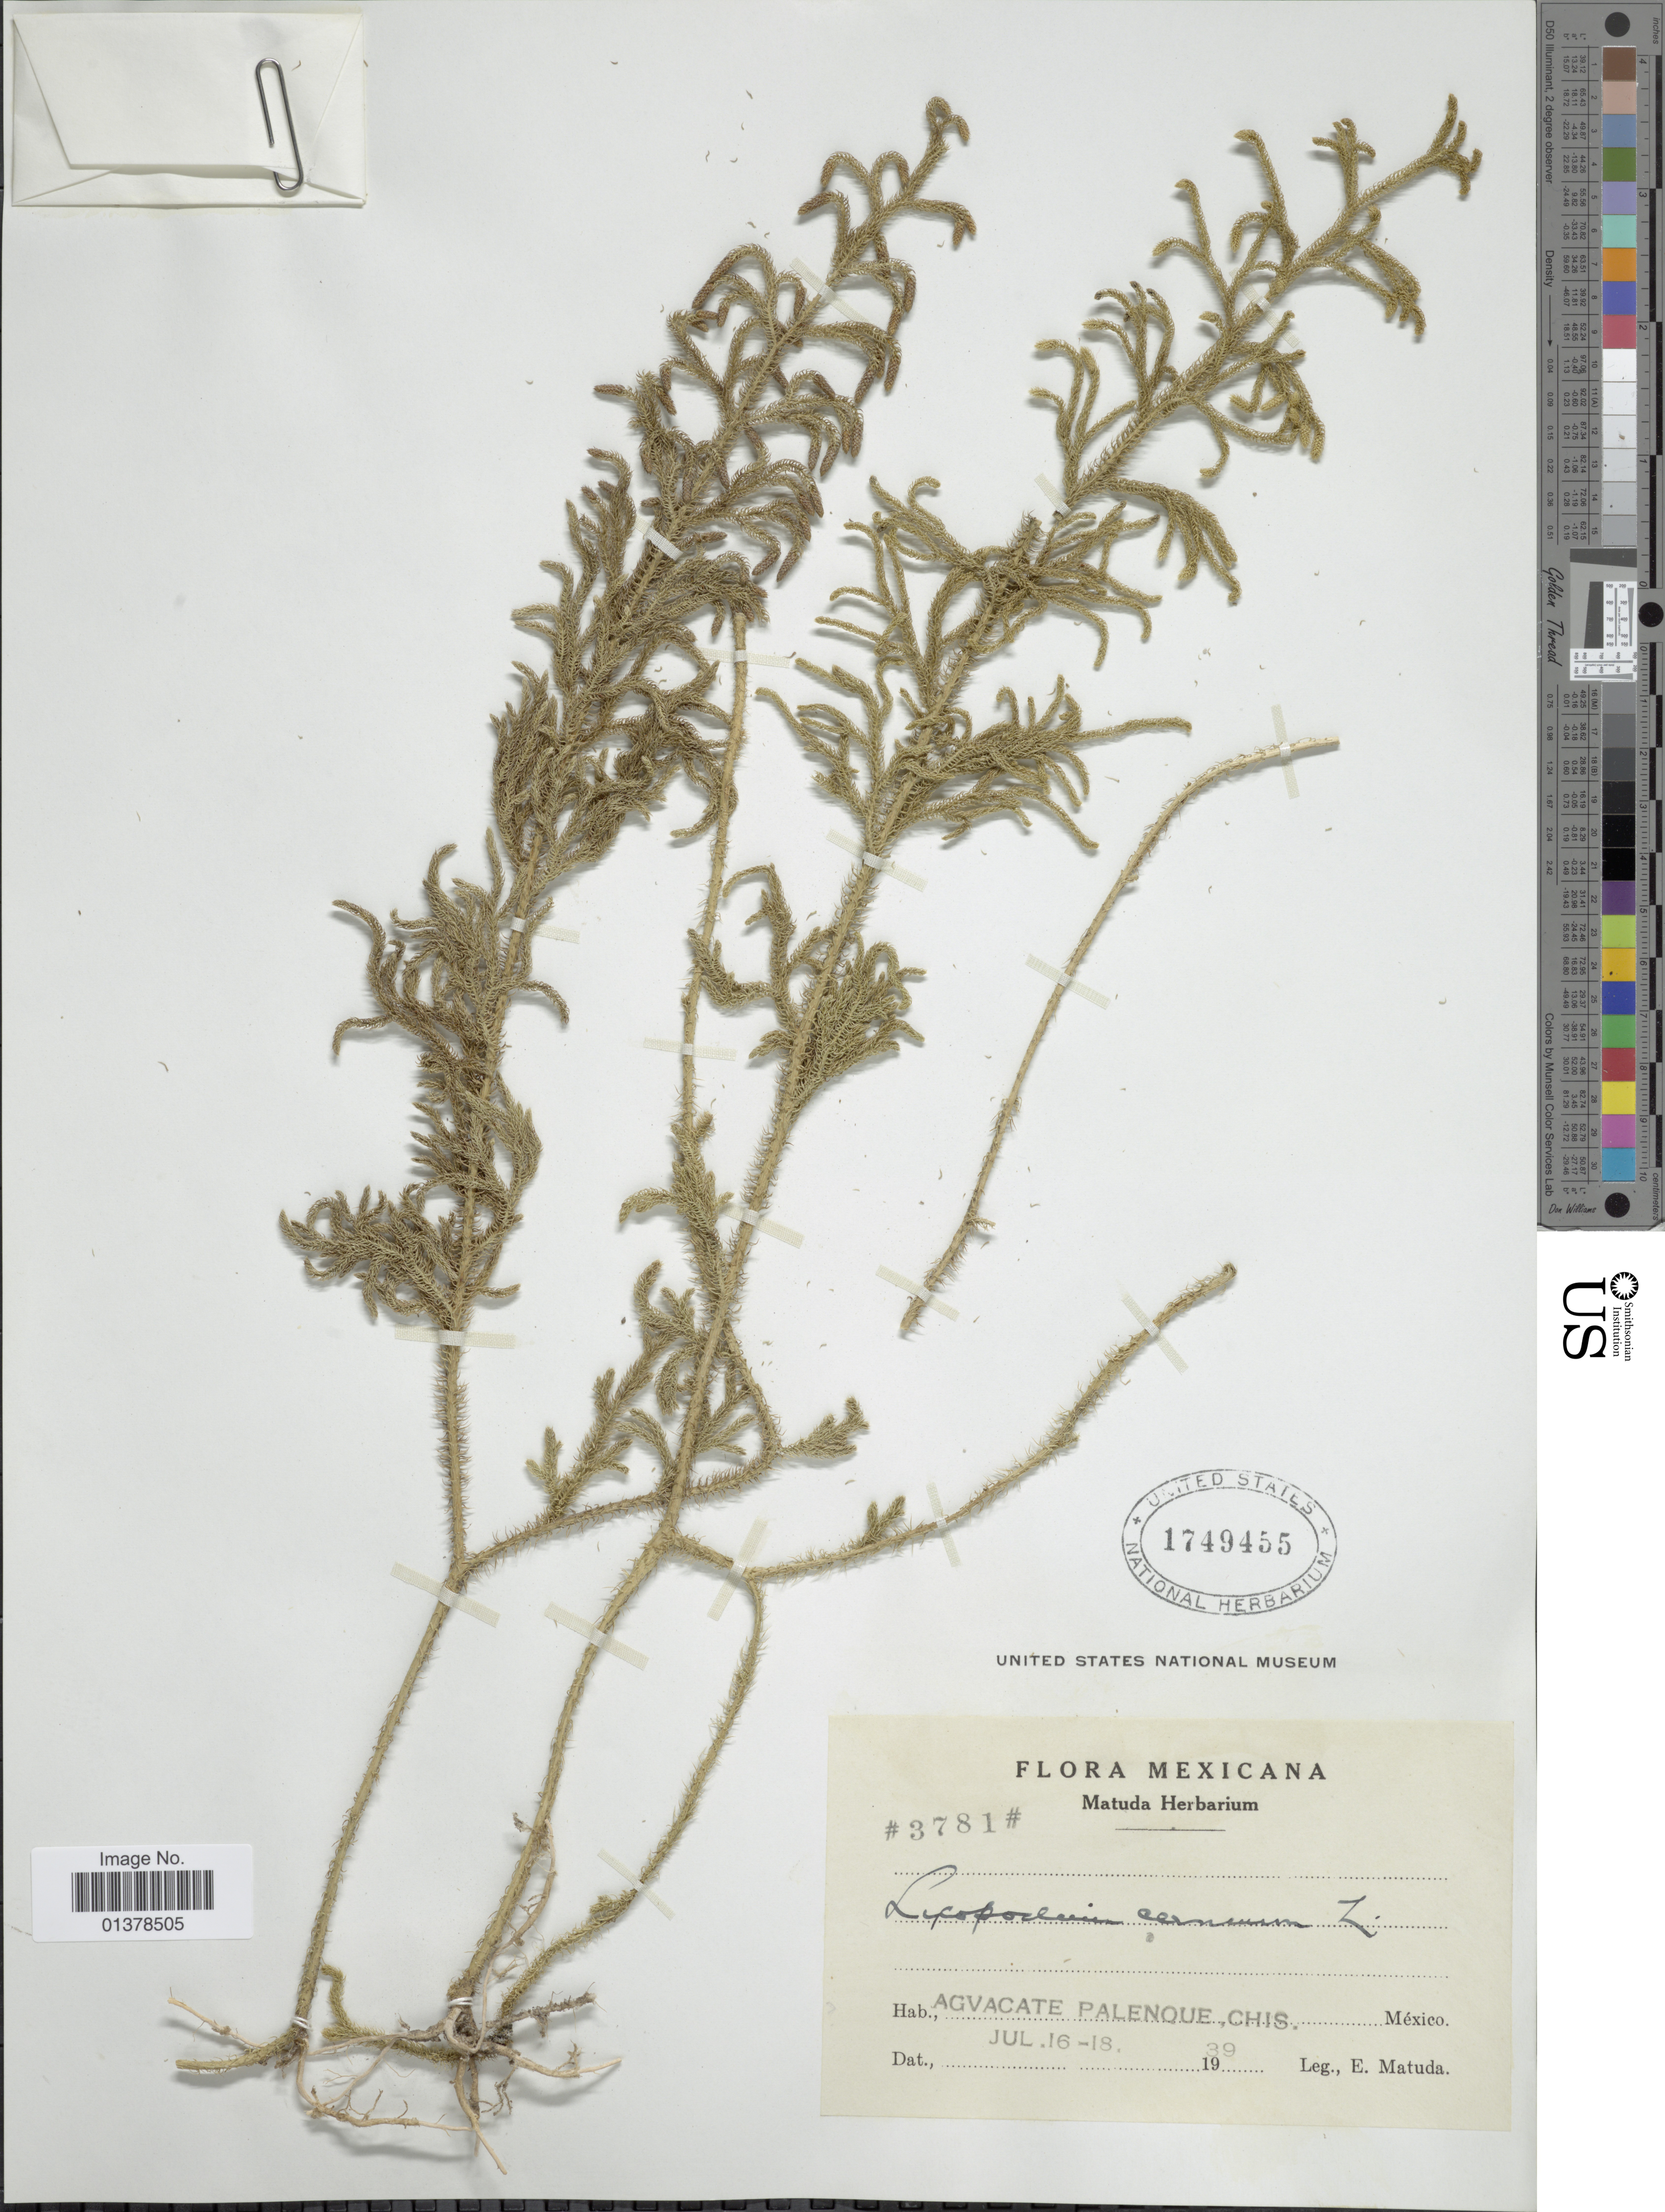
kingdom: Plantae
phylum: Tracheophyta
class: Lycopodiopsida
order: Lycopodiales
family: Lycopodiaceae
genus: Palhinhaea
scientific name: Palhinhaea cernua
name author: (L.) Vasc. & Franco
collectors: E. Matuda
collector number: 3781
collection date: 1939-07-16/1939-07-18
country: Mexico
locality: Agvacate Palenoue, Chis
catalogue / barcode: US 1749455